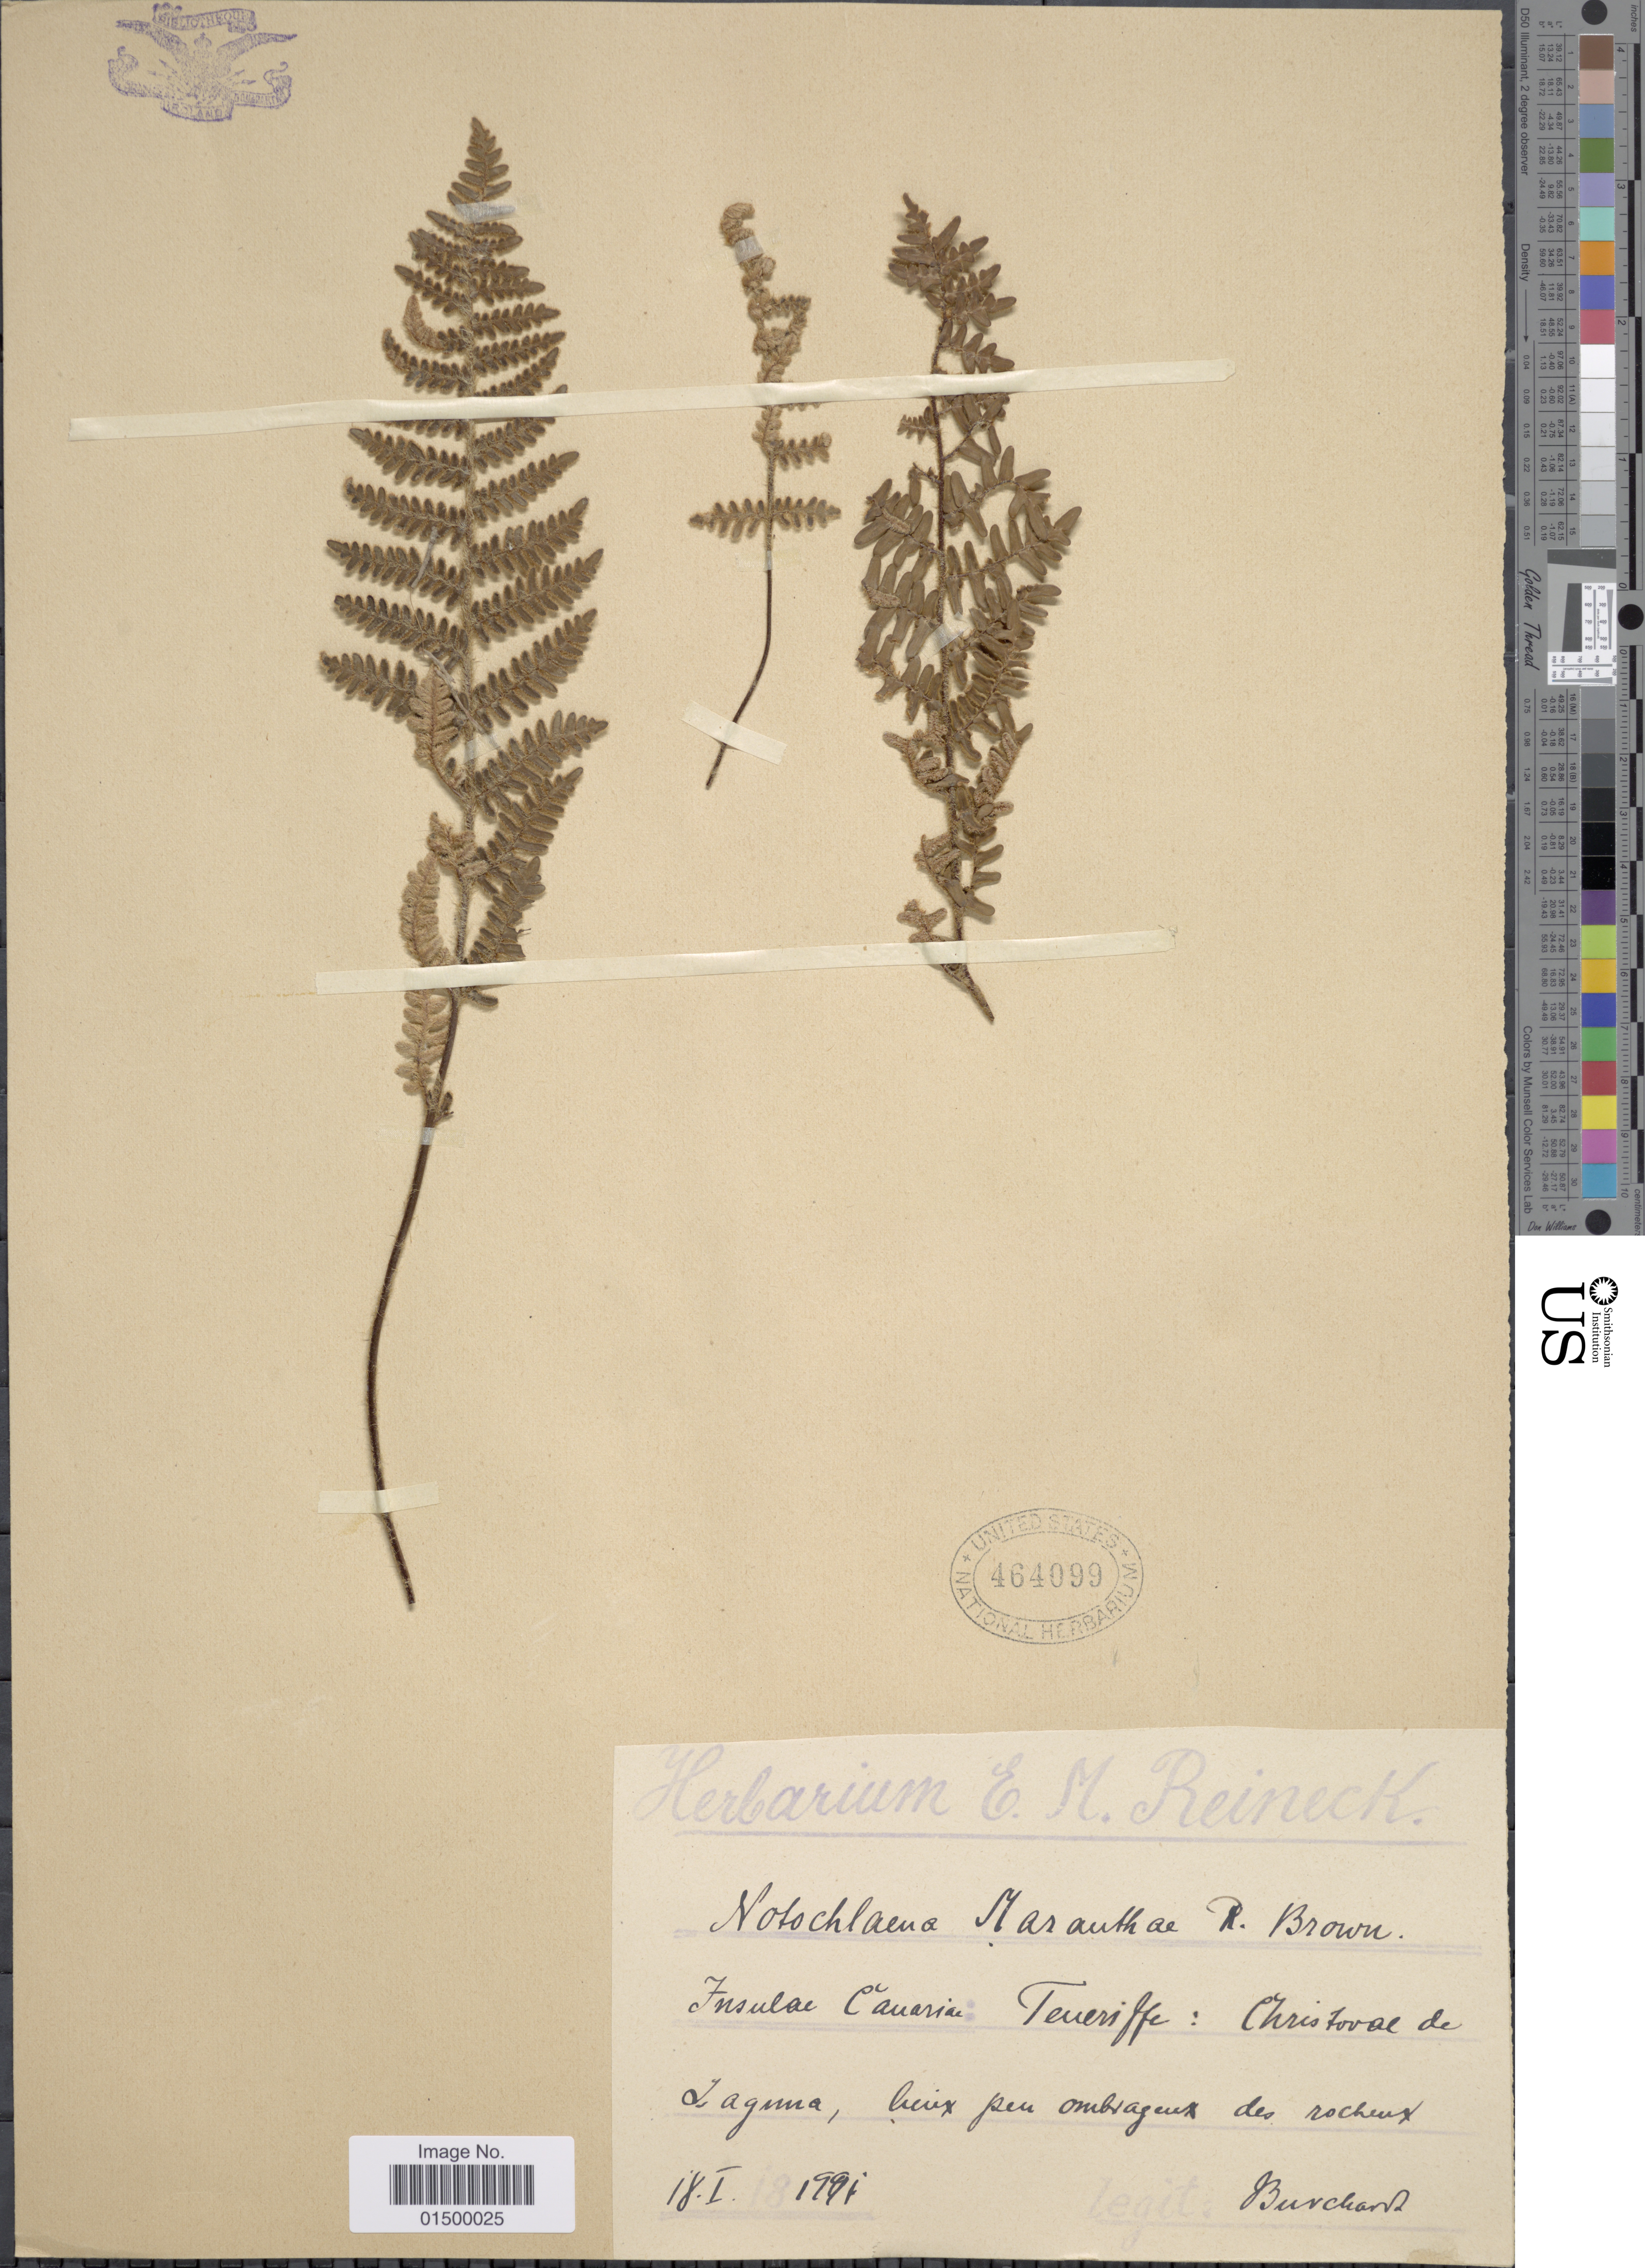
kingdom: Plantae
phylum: Tracheophyta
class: Polypodiopsida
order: Polypodiales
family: Pteridaceae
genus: Cheilanthes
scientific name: Cheilanthes marantae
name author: Domin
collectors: Burchard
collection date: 1991-01-18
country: Spain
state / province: Canarias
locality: Teneriffe: Cristóbal de La Laguna, lieux peu ombragéux des rocheux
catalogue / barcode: US 464099